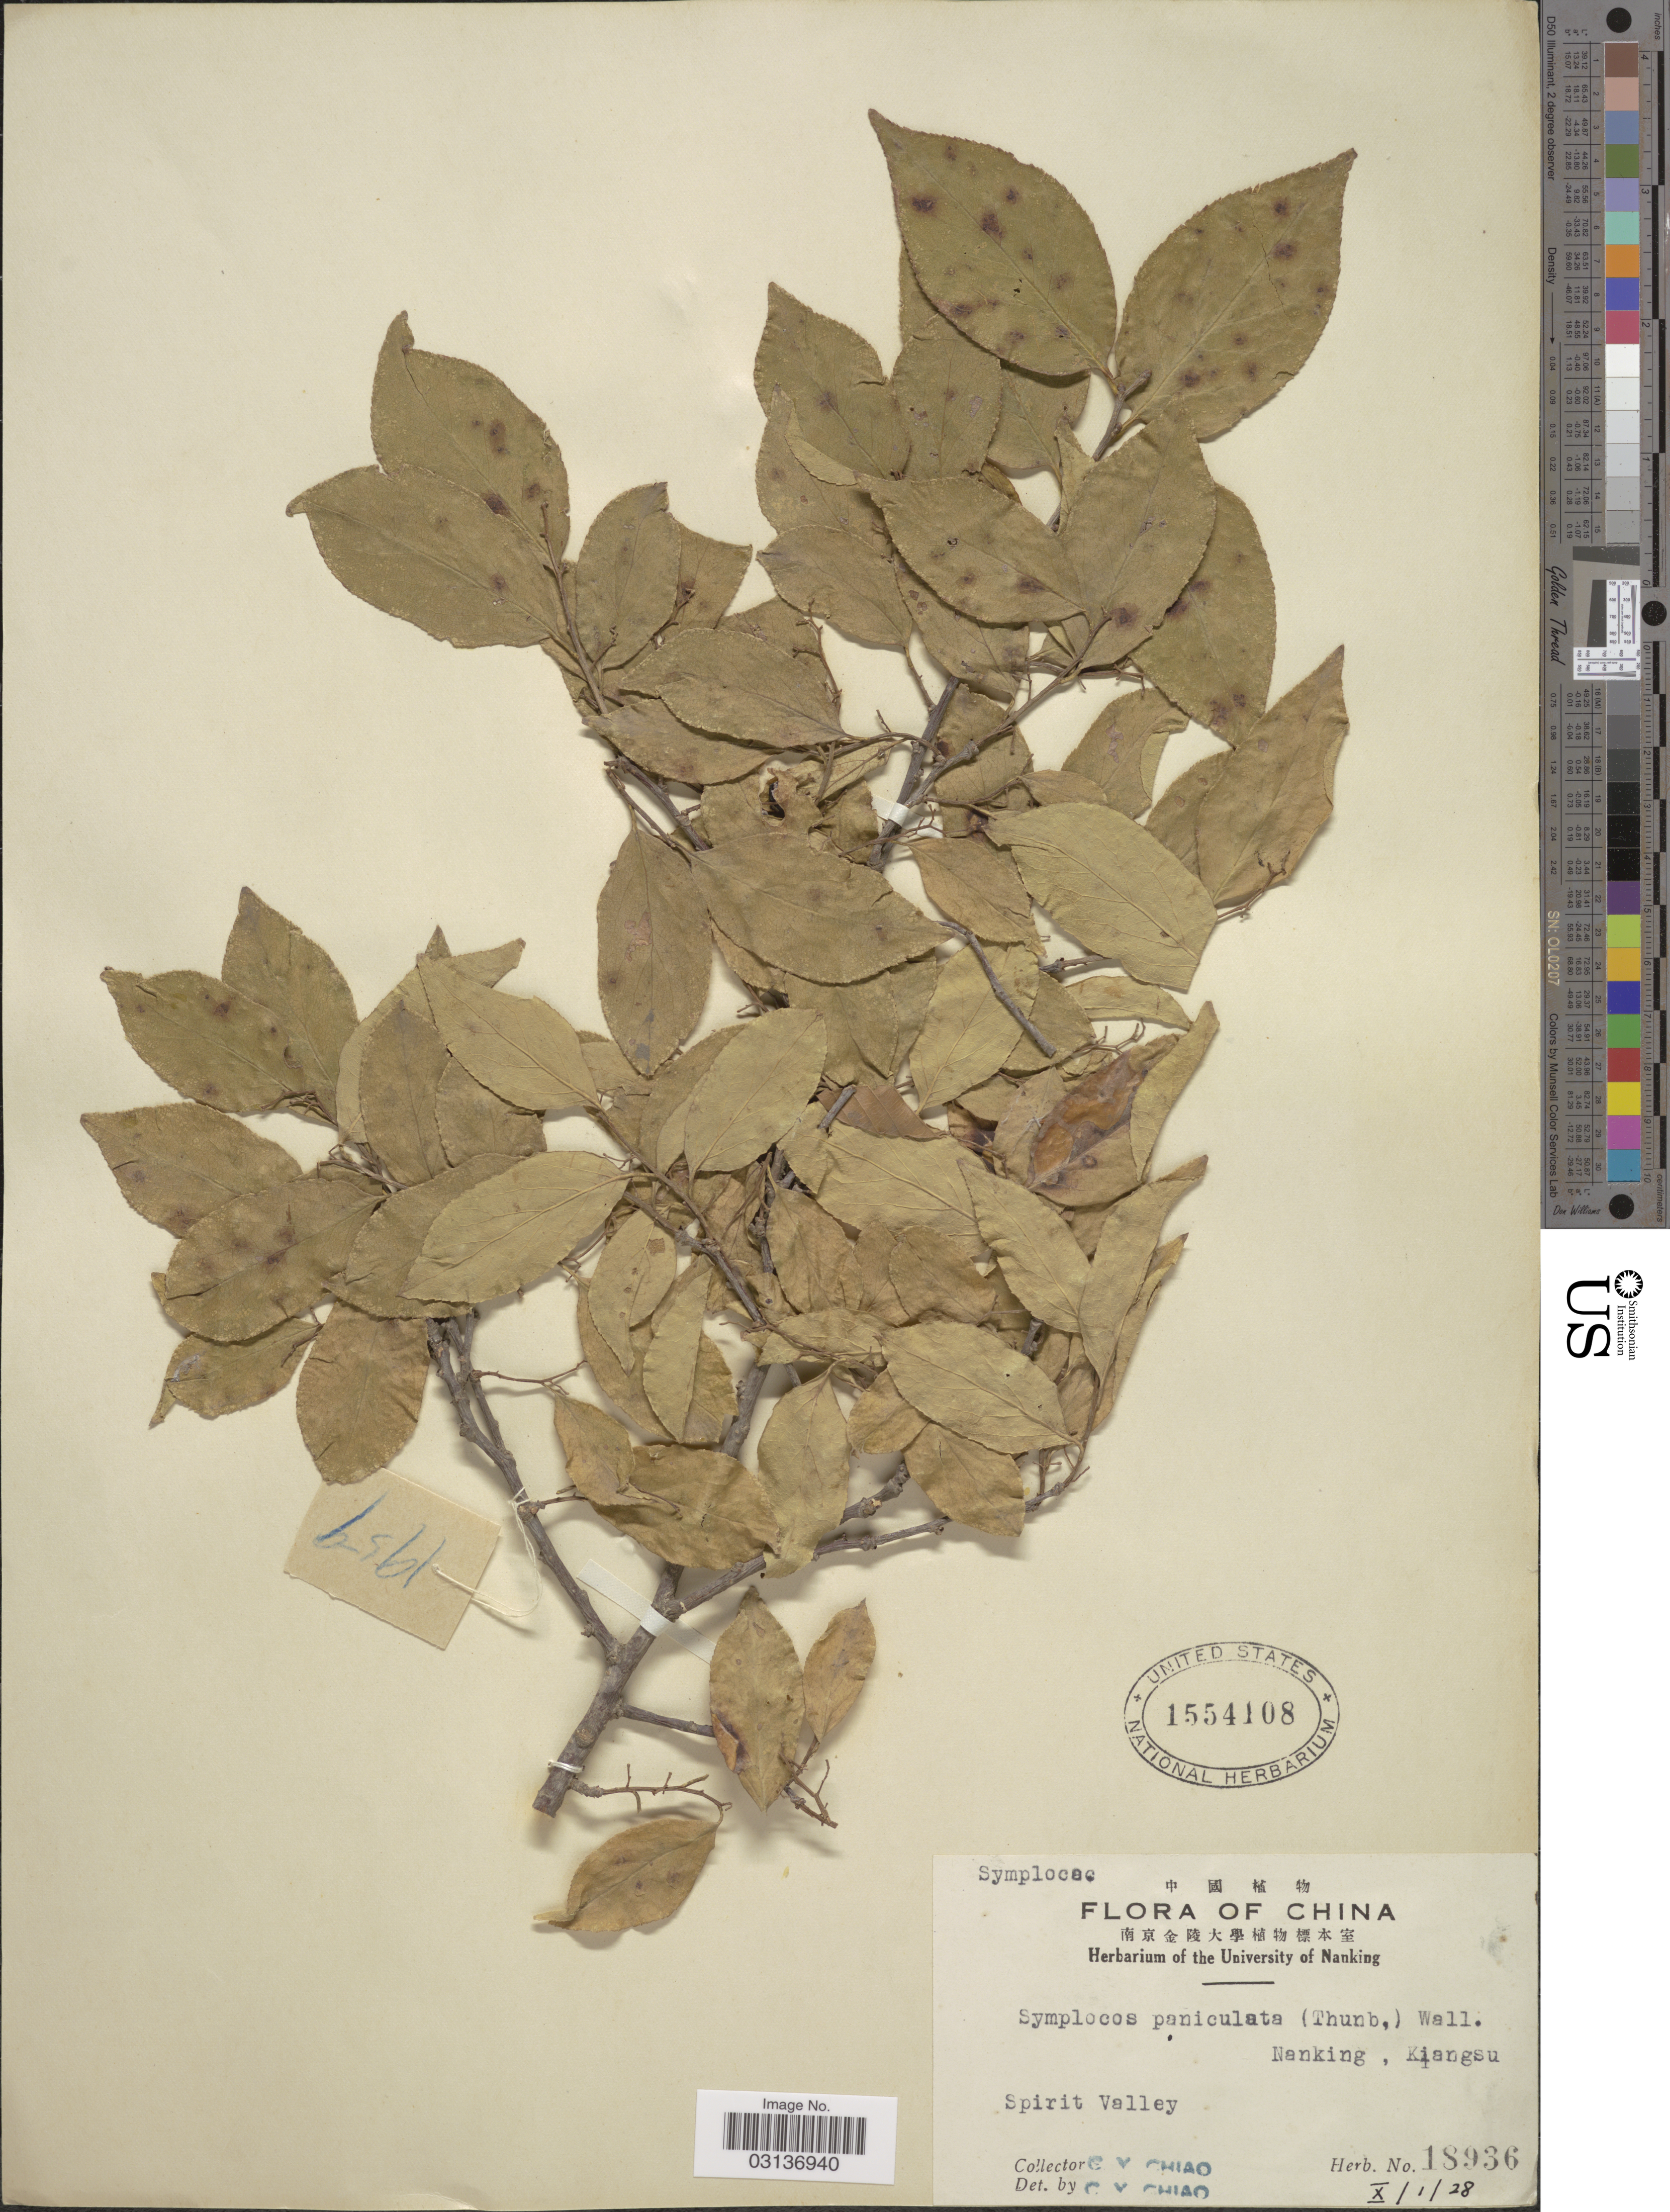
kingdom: Plantae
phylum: Tracheophyta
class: Magnoliopsida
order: Ericales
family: Symplocaceae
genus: Symplocos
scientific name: Symplocos paniculata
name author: Miq.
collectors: C. Y. Chiao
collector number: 18936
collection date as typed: Transcribed d/m/y: 1/10/28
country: China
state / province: Jiangsu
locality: Nanking, Kiangsu. Spirit Valley.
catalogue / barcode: US 1554108